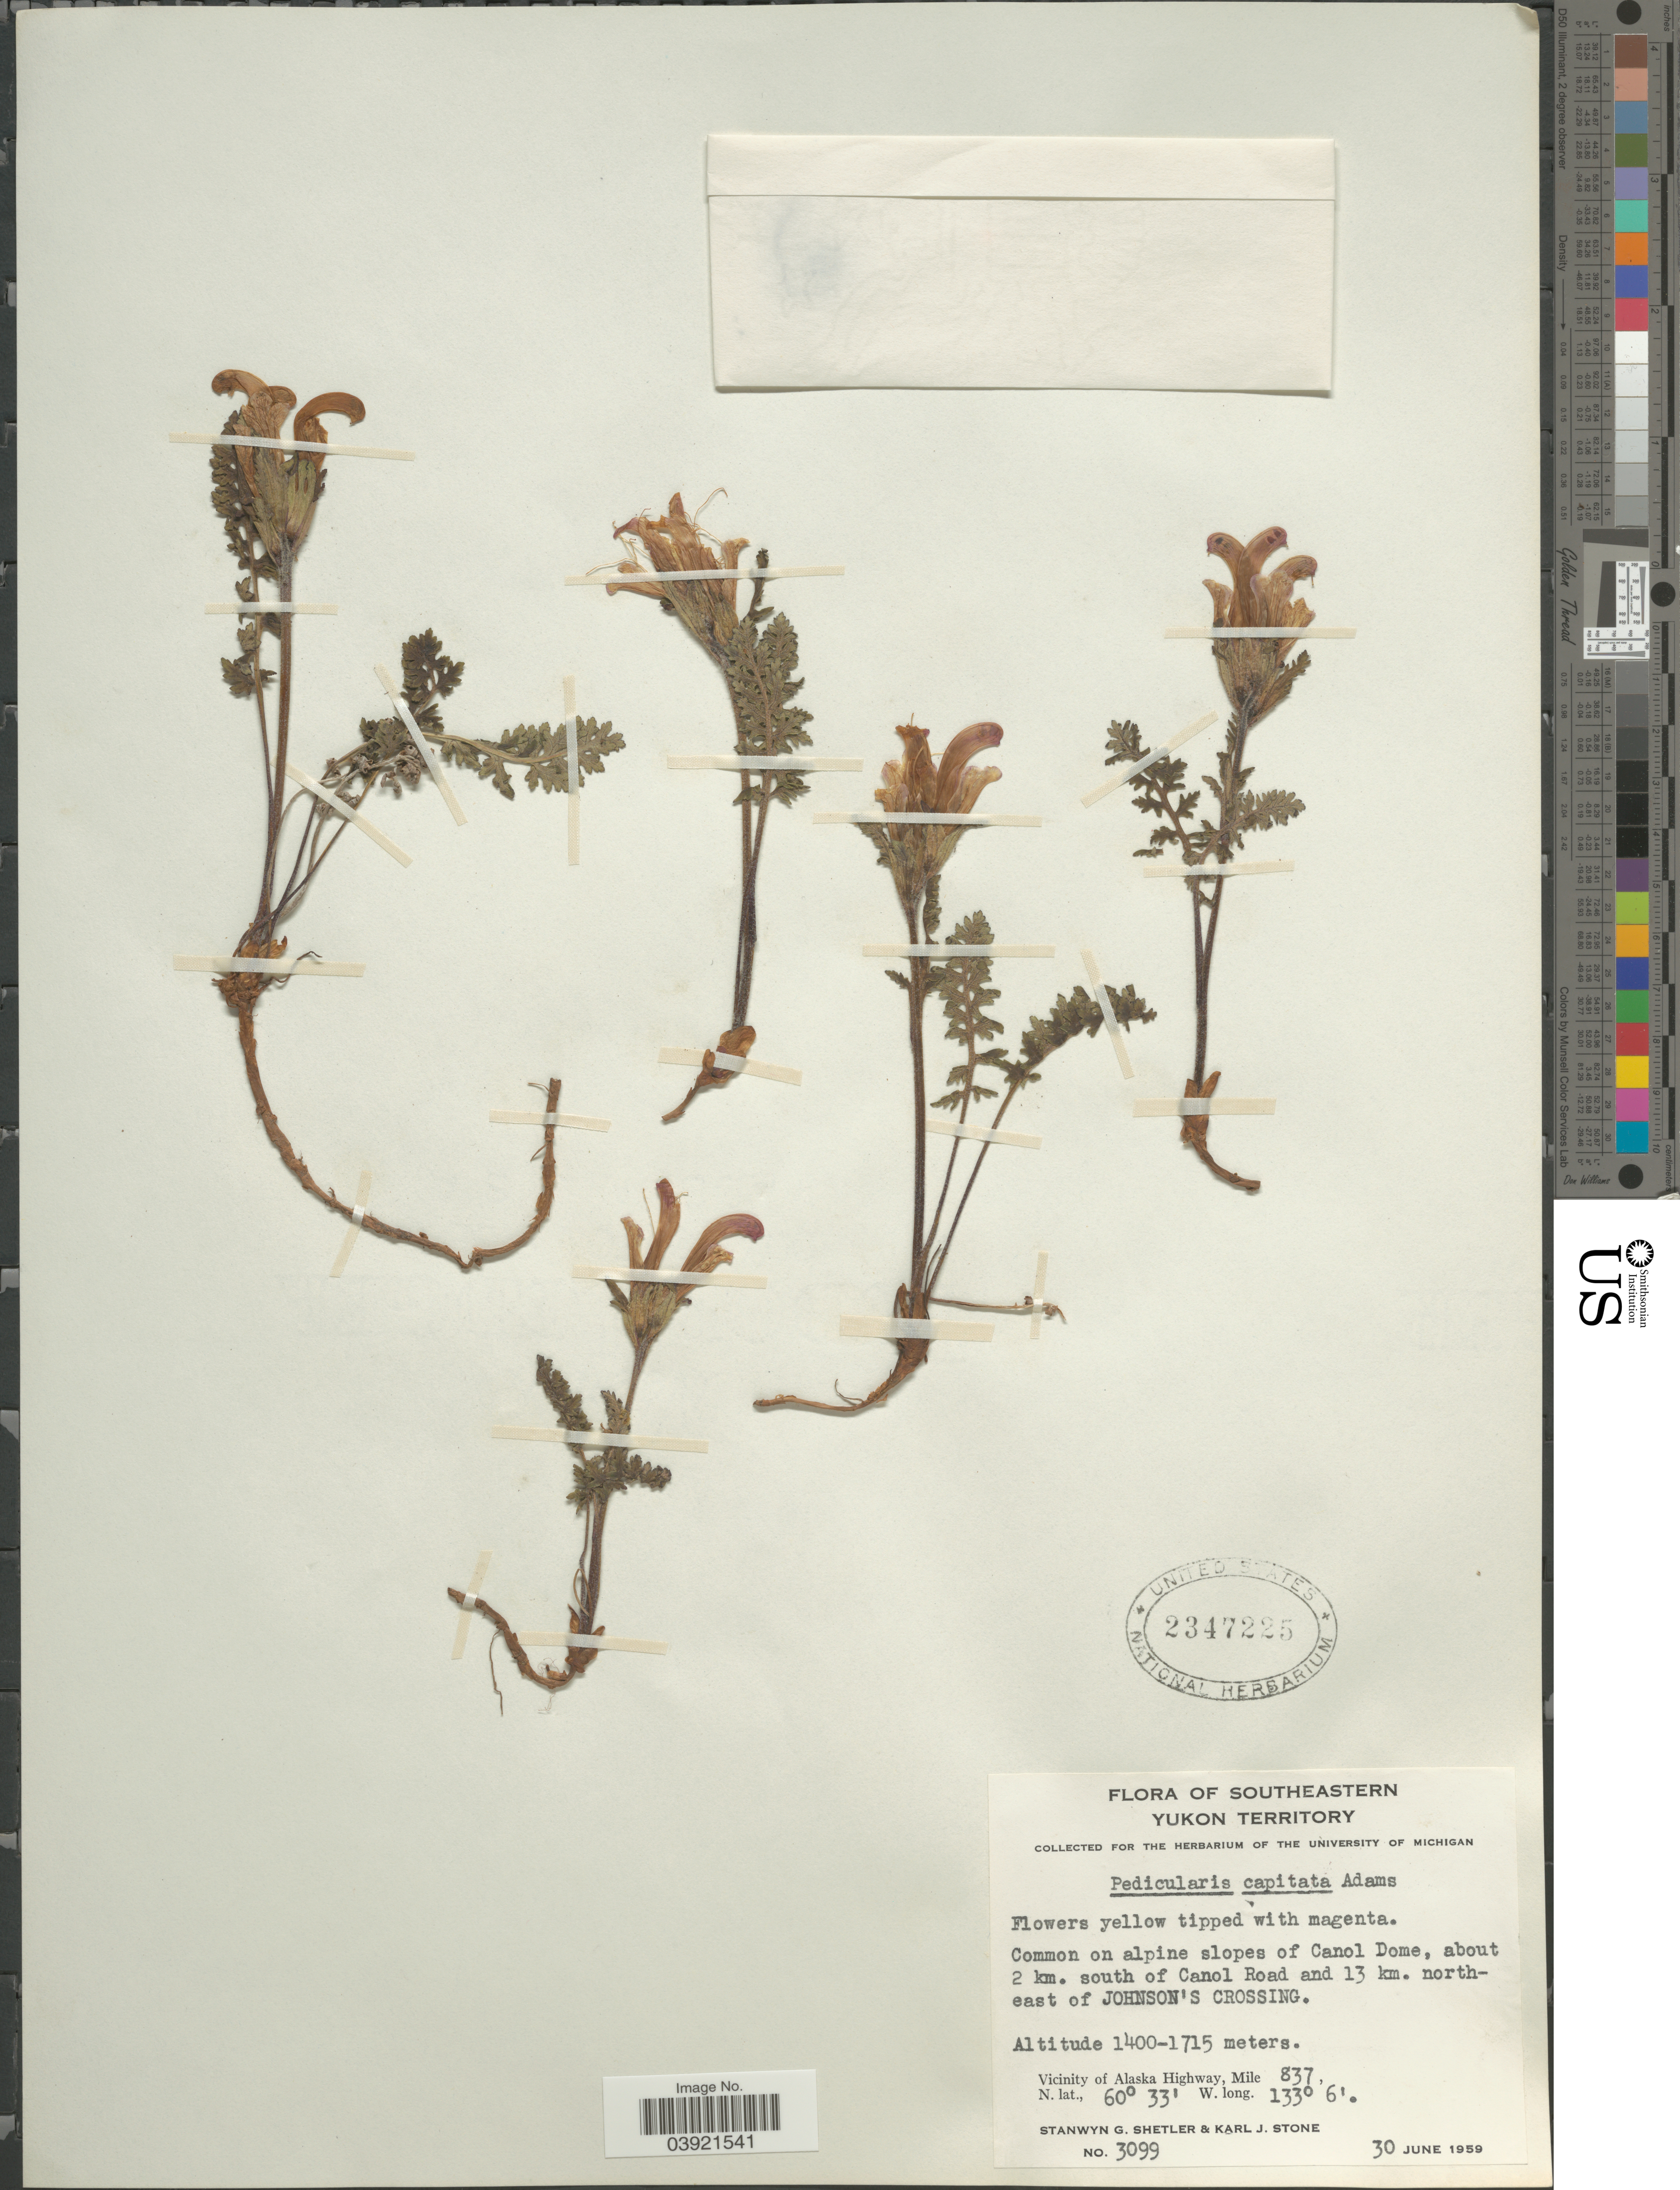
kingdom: Plantae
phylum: Tracheophyta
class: Magnoliopsida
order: Lamiales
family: Orobanchaceae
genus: Pedicularis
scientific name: Pedicularis capitata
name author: Adams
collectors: S. Shetler & K. J. Stone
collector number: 3099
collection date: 1959-06-30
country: Canada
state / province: Yukon Territory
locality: Southeastern Yukon Territory. On alpine slopes of Camol Dome, about 2 km. south of Canol Road and 13 km. north-east of Johnson's Crossing. Vicinity of Alaska Highway, Mile 837.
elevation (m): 1400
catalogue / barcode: US 2347225